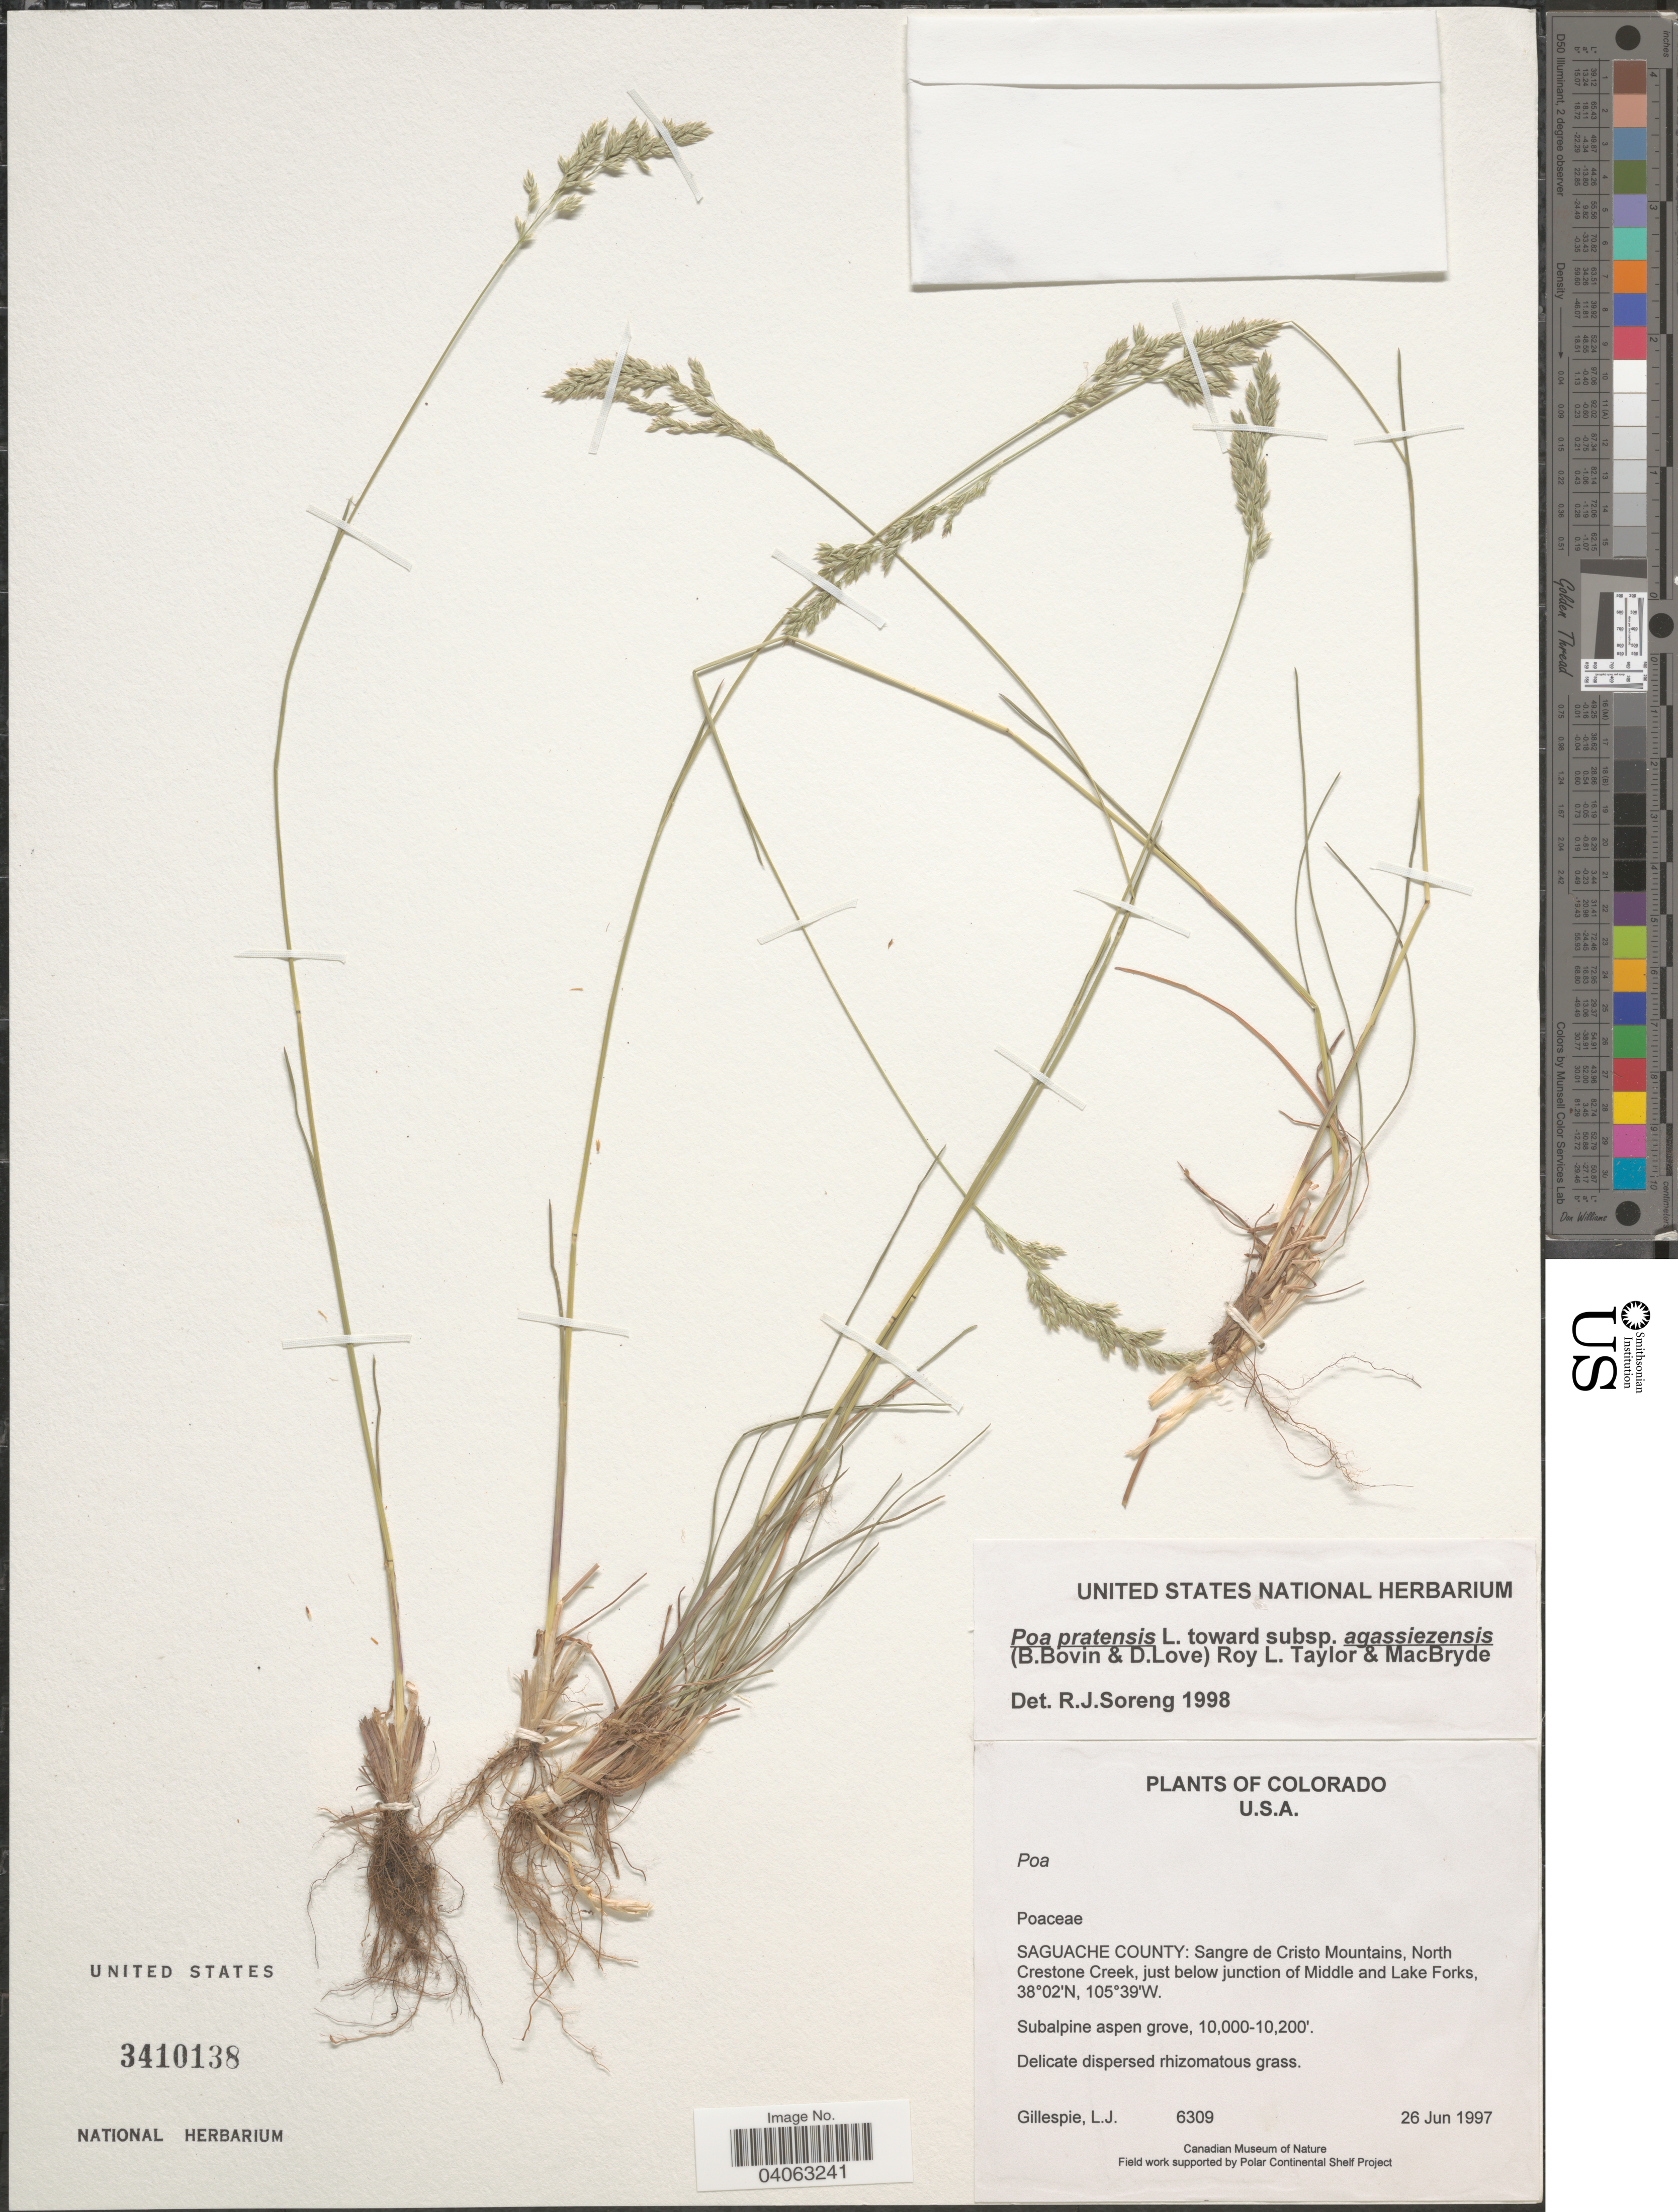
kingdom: Plantae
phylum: Tracheophyta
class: Liliopsida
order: Poales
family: Poaceae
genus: Poa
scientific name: Poa pratensis subsp. agassizensis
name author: (B. Boivin & D. Löve) Roy L. Taylor & MacBryde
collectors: L. Gillespie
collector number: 6309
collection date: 1997-06-26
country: United States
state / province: Colorado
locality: Saguache County: Sangre de Cristo Mountains, North Crestone Creek, just below junction of Middle and Lake Forks. Subalpine aspen grove.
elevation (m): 3048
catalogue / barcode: US 3410138